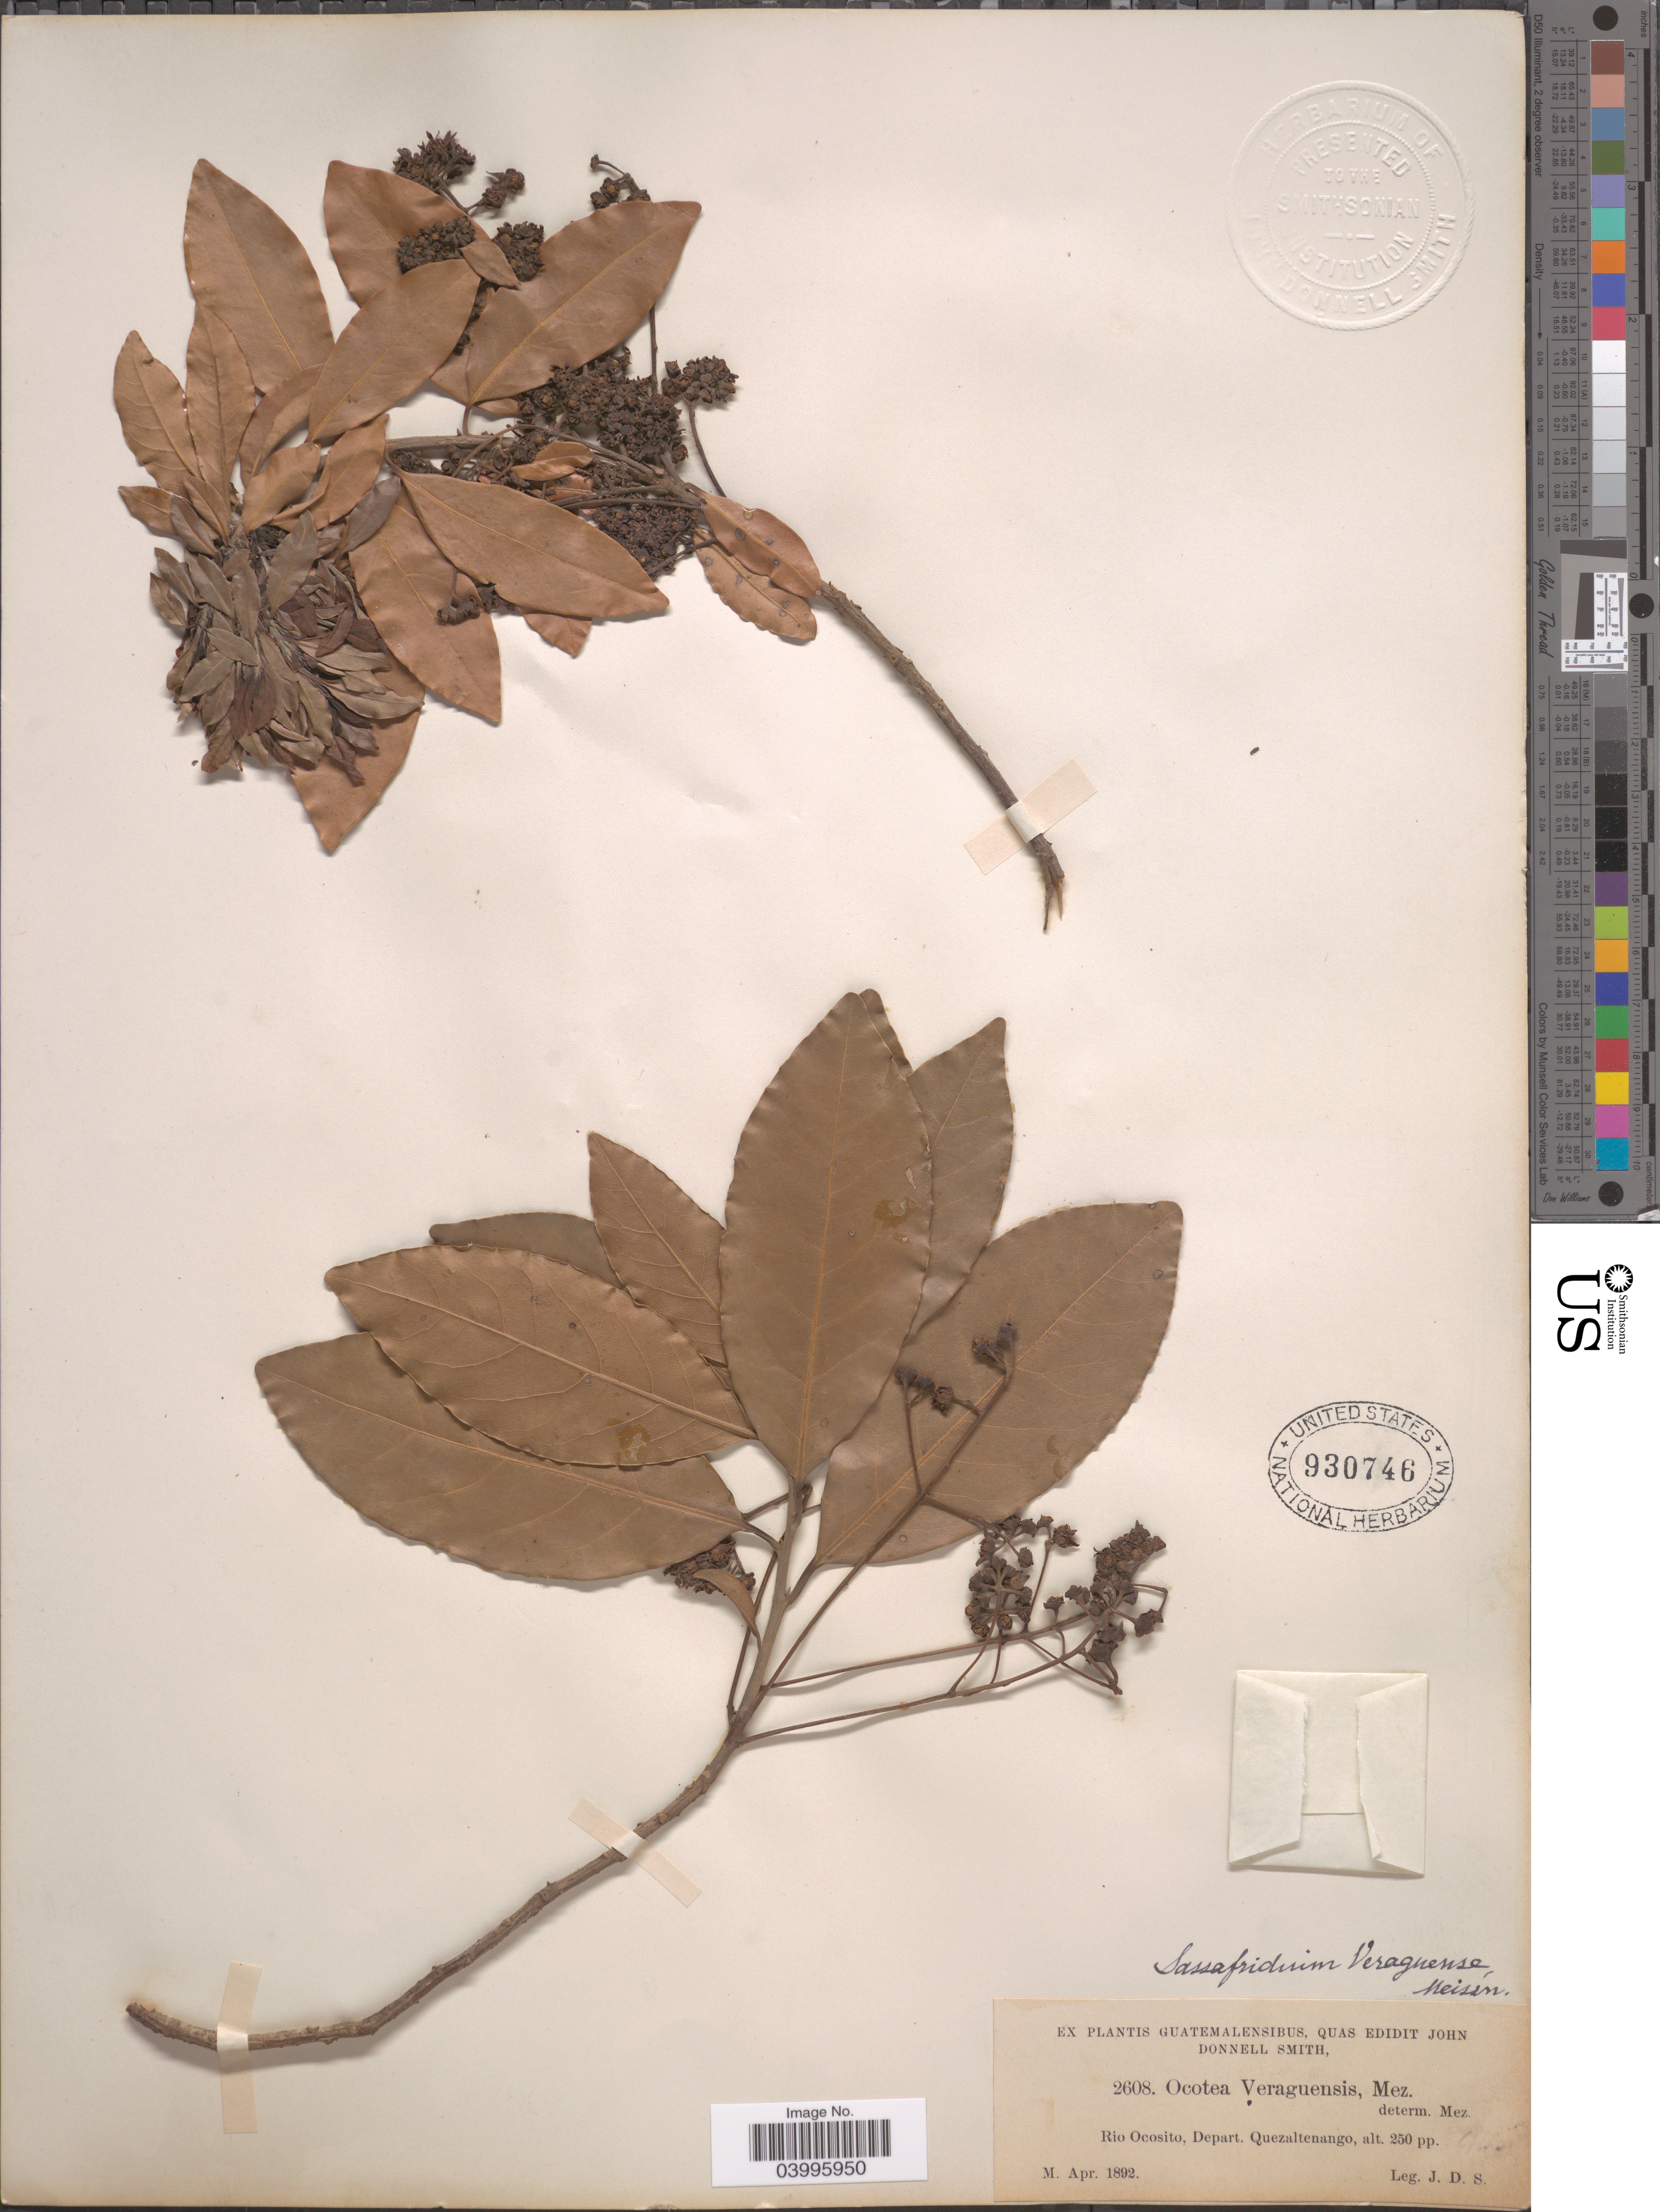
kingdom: Plantae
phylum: Tracheophyta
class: Magnoliopsida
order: Laurales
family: Lauraceae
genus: Ocotea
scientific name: Ocotea veraguensis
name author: (Meisn.) Mez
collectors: J. Donnell Smith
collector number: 2608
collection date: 1892-04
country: Guatemala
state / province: Quetzaltenango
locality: Rio Ocosito, Depart. Quezaltenango.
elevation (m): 76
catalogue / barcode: US 930746